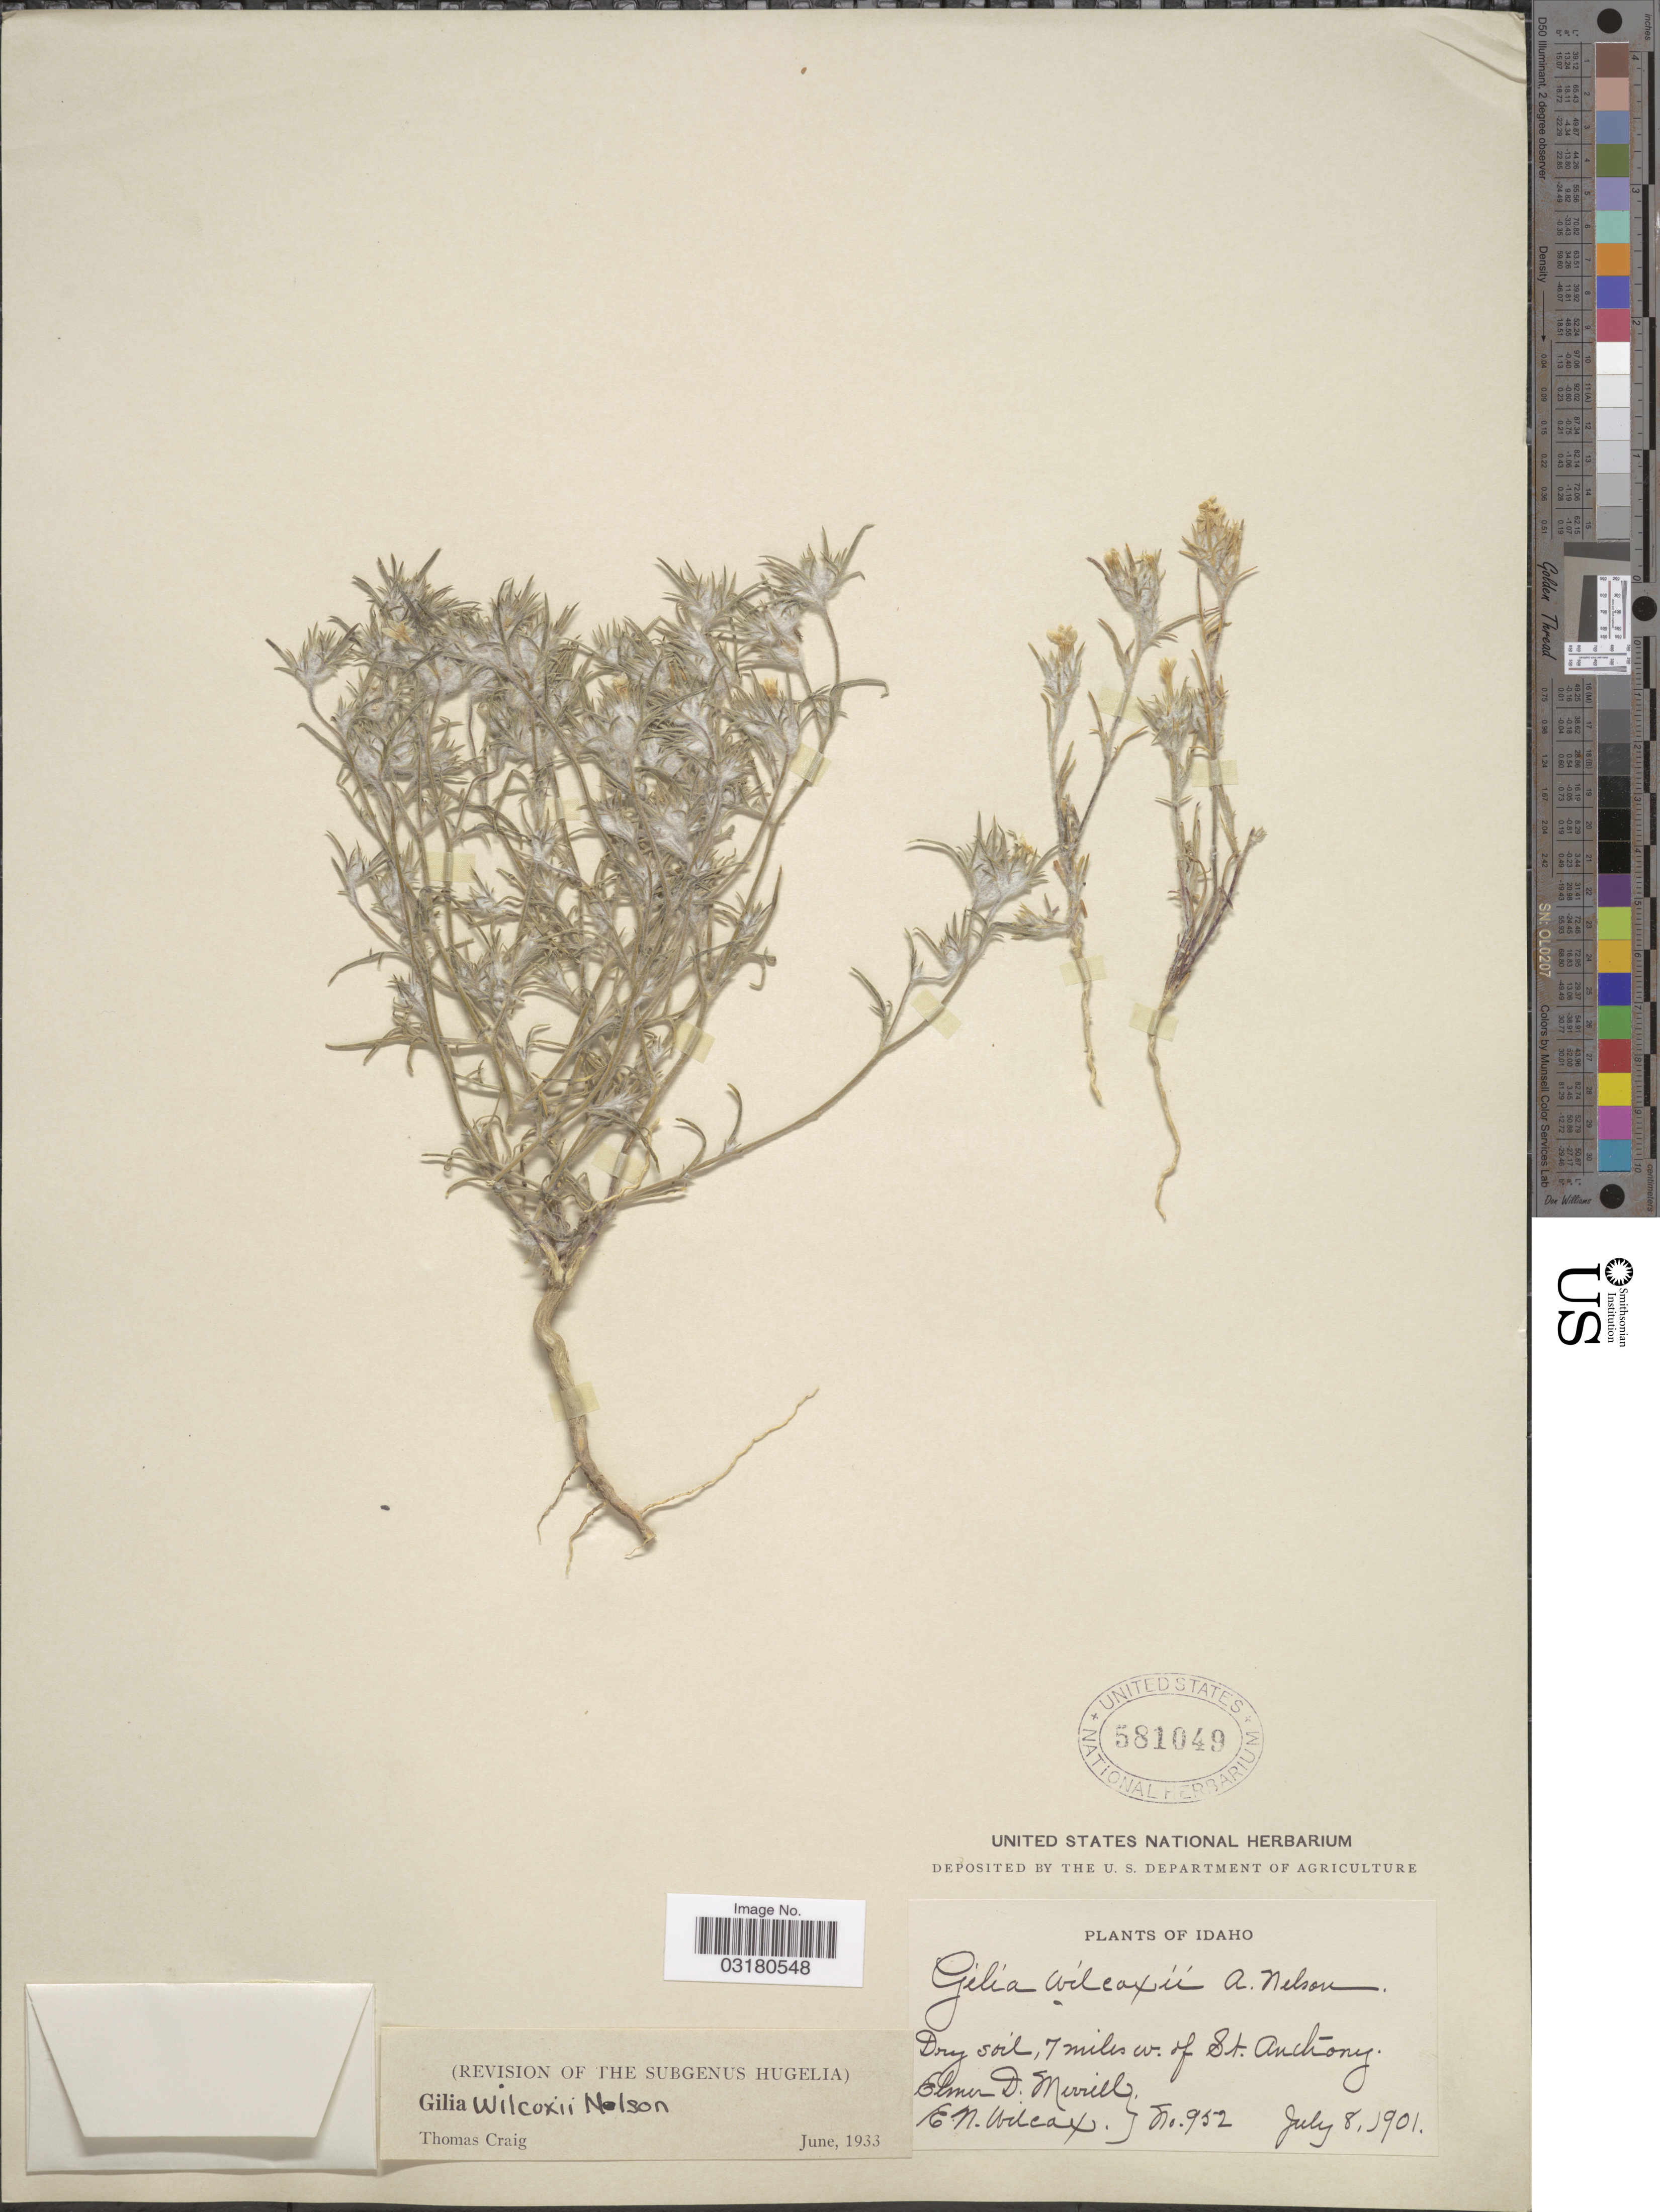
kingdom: Plantae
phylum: Tracheophyta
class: Magnoliopsida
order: Ericales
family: Polemoniaceae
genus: Eriastrum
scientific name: Eriastrum wilcoxii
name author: (A. Nelson) H. Mason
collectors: E. D. Merrill & E. Wilcox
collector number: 952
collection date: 1901-07-08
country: United States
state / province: Idaho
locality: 7 miles w. of St. Anthony.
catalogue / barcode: US 581049